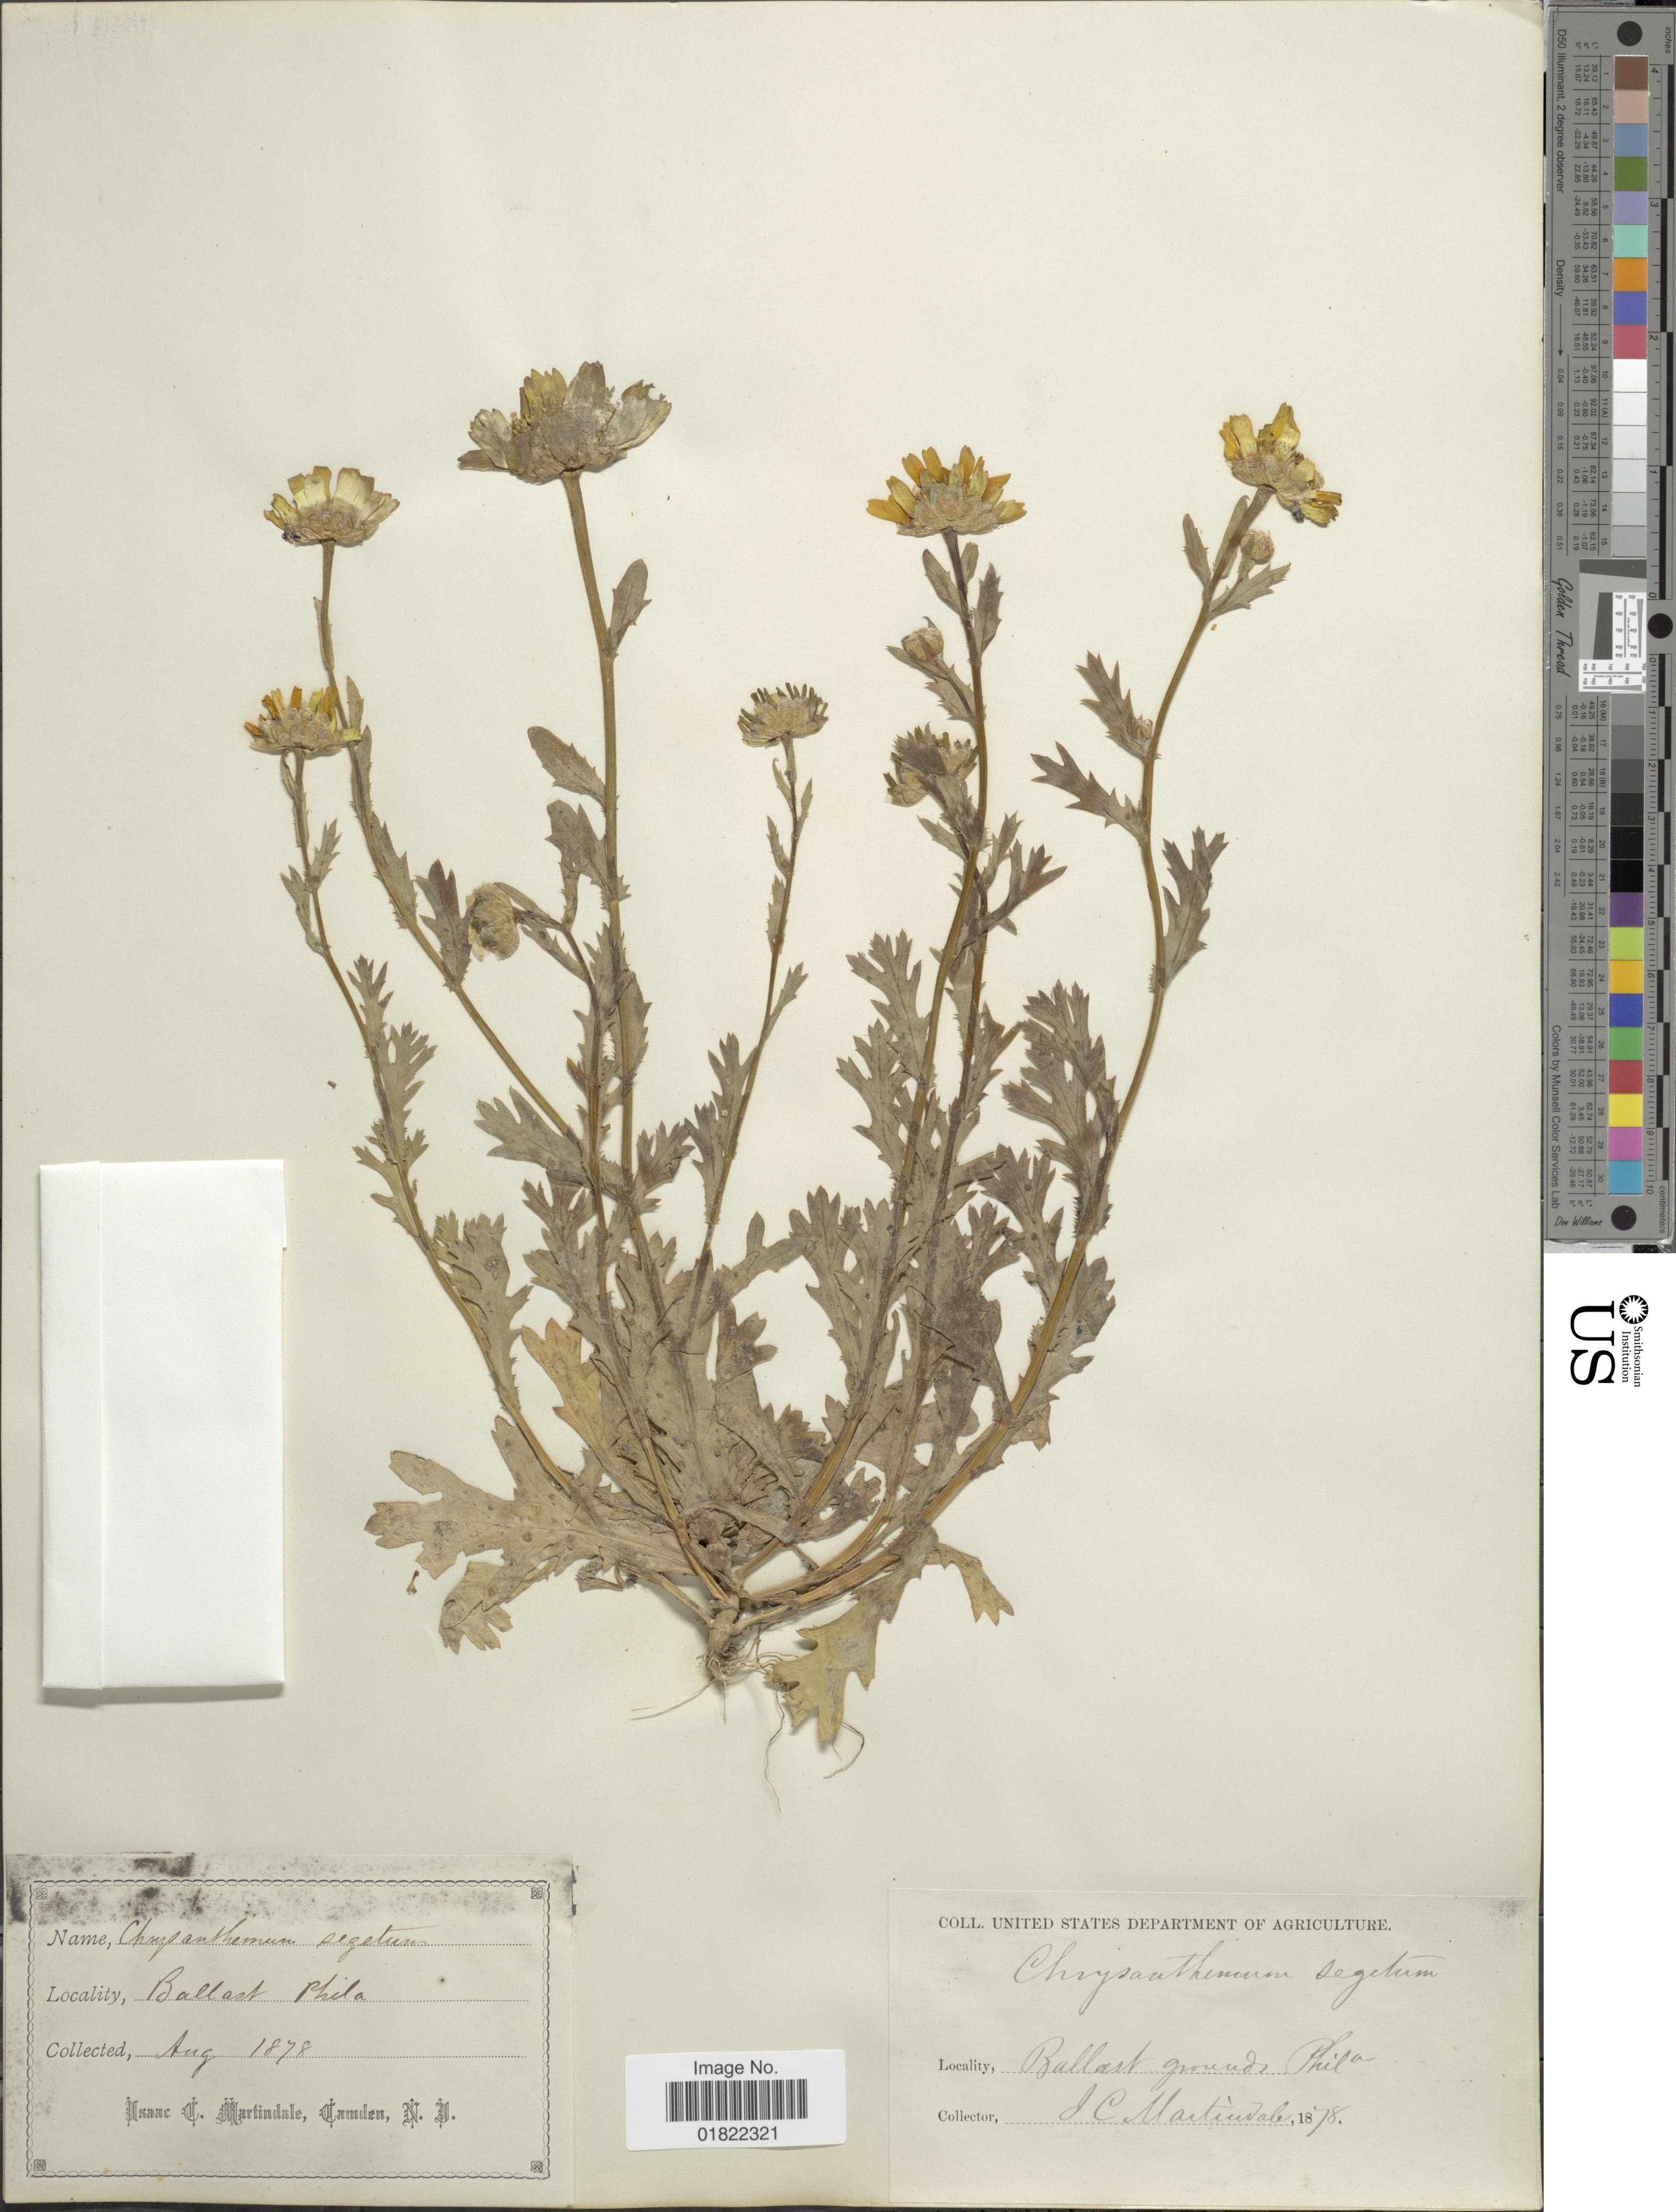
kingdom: Plantae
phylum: Tracheophyta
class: Magnoliopsida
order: Asterales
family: Asteraceae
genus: Chrysanthemum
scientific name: Chrysanthemum segetum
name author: L.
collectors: I. C. Martindale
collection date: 1878-08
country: United States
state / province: Pennsylvania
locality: Ballast Philadelphia